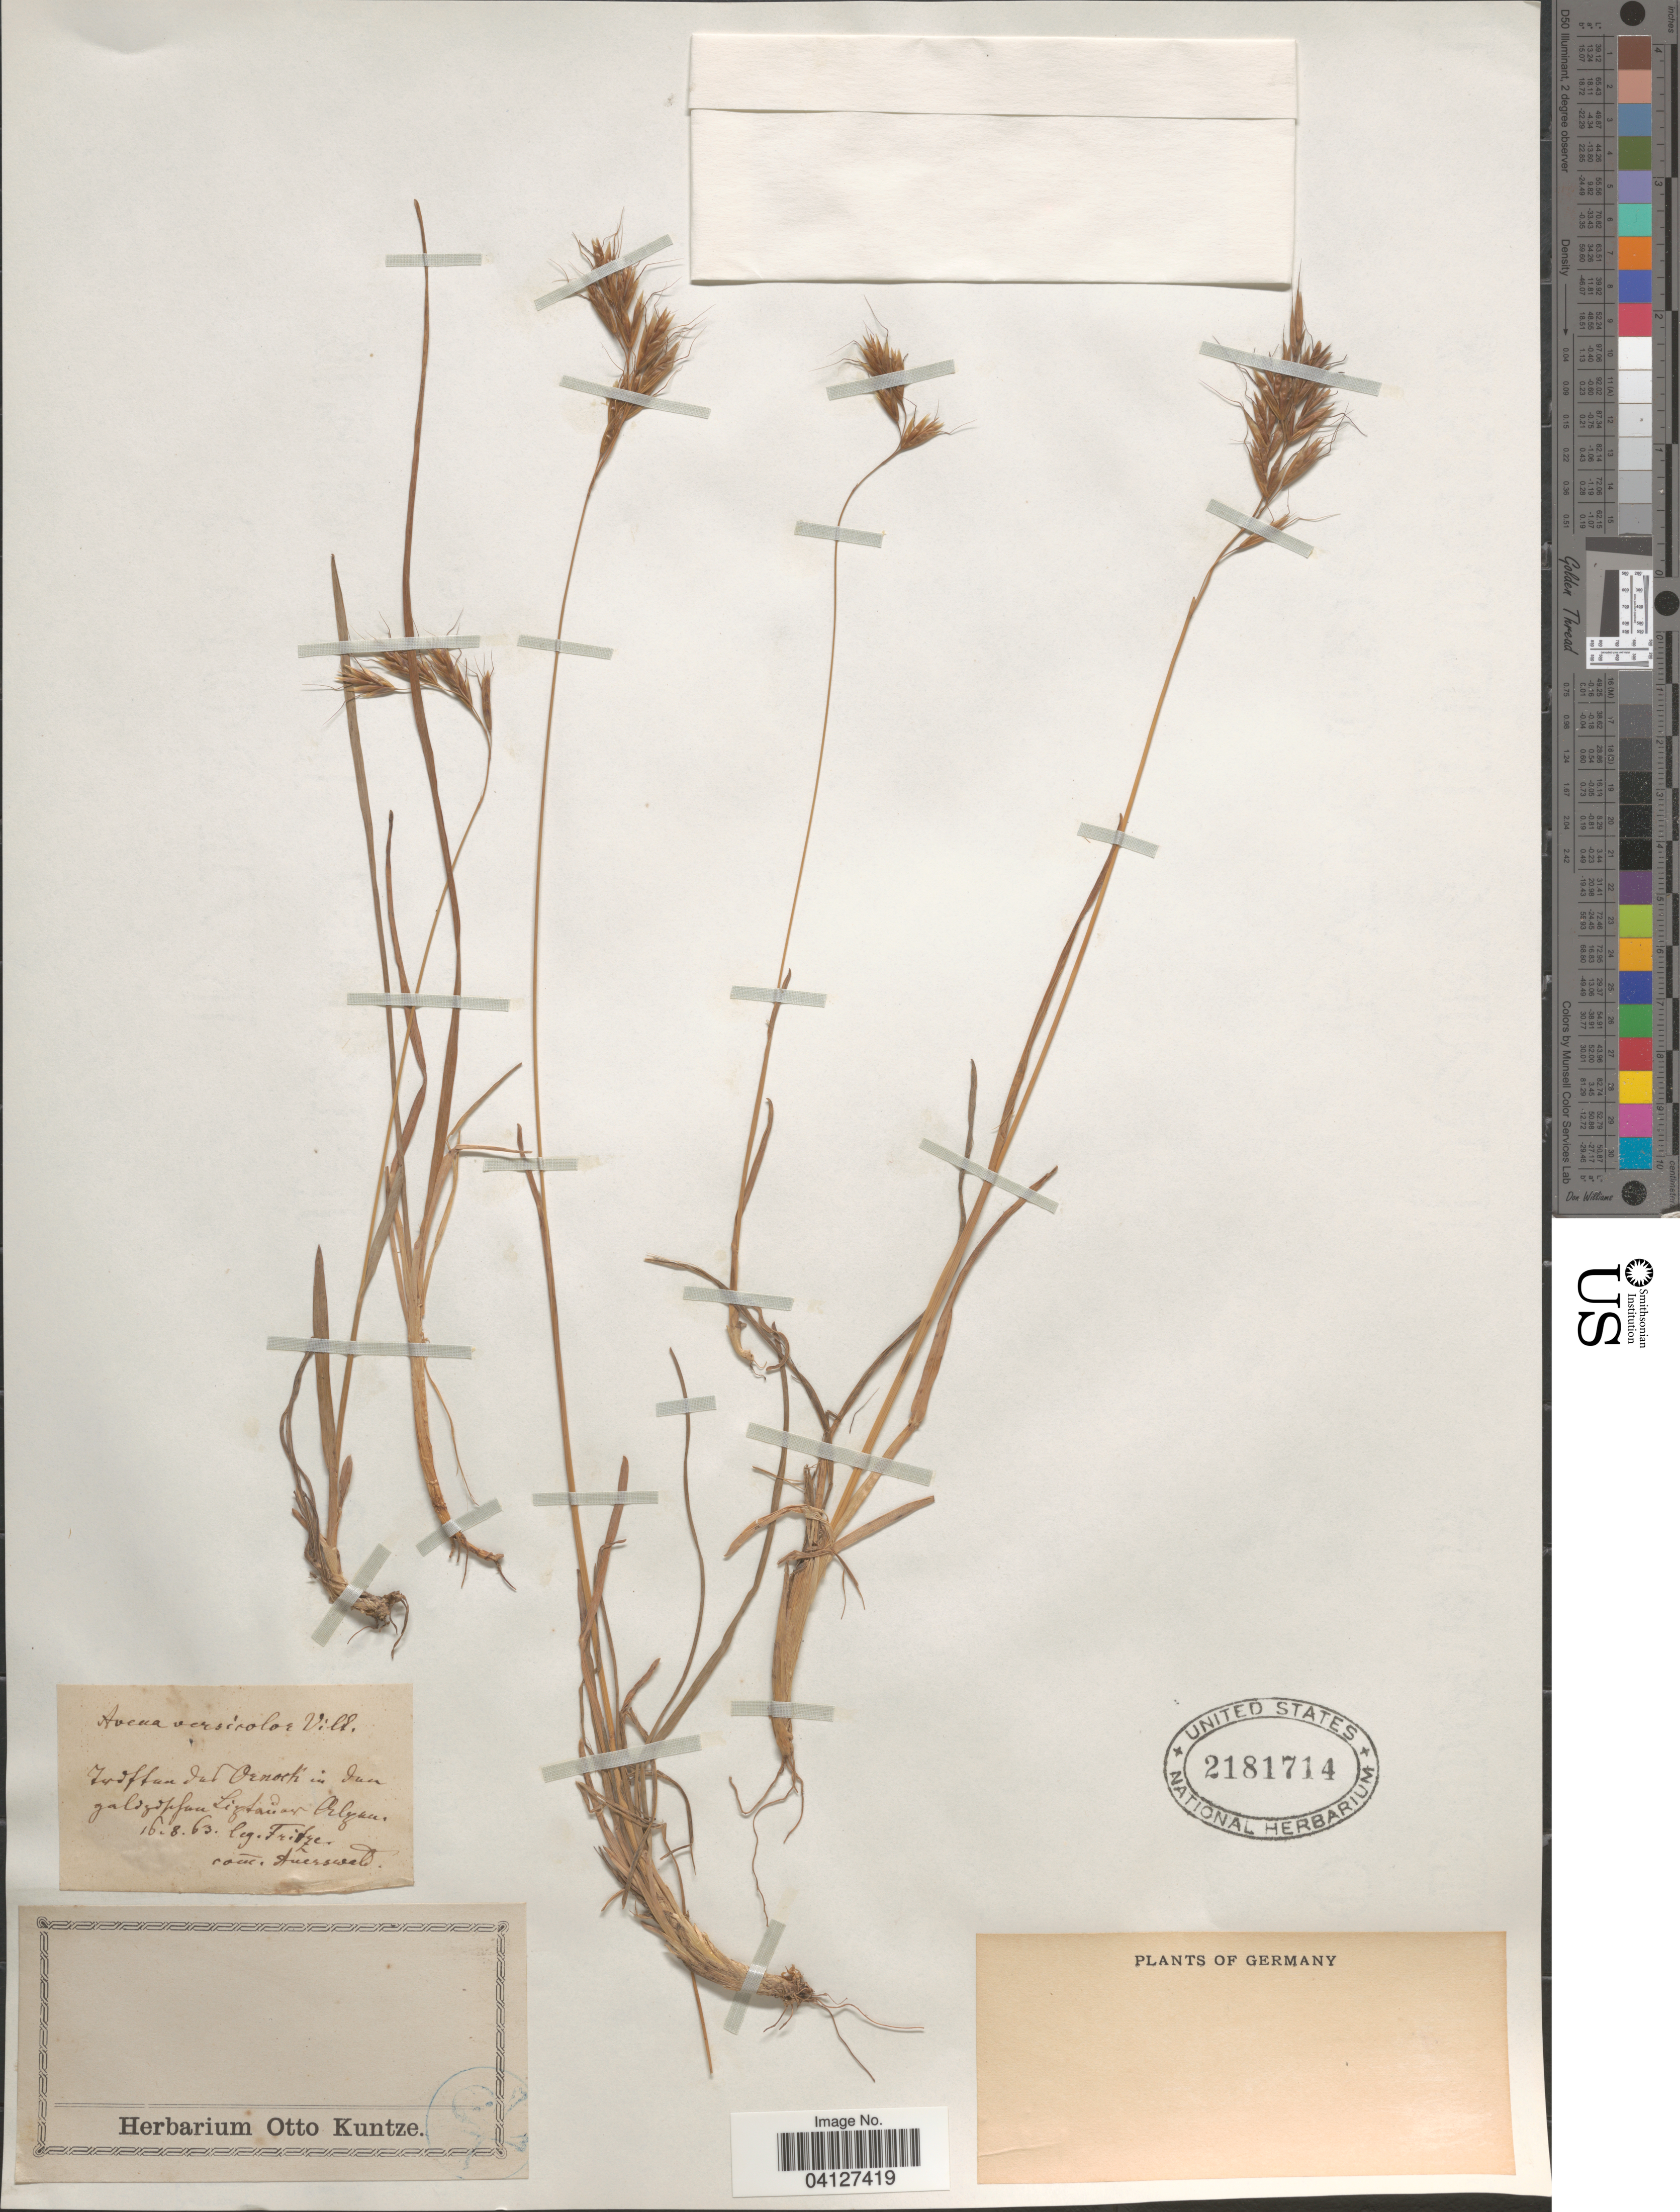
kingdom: Plantae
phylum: Tracheophyta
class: Liliopsida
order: Poales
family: Poaceae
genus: Helictochloa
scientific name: Helictochloa versicolor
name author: (Vill.) Romero Zarco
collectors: Fritze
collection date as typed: Transcribed d/m/y: 16/8/63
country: Germany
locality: [illegible text] Ornock in den [illegible text] Algau.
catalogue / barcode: US 2181714